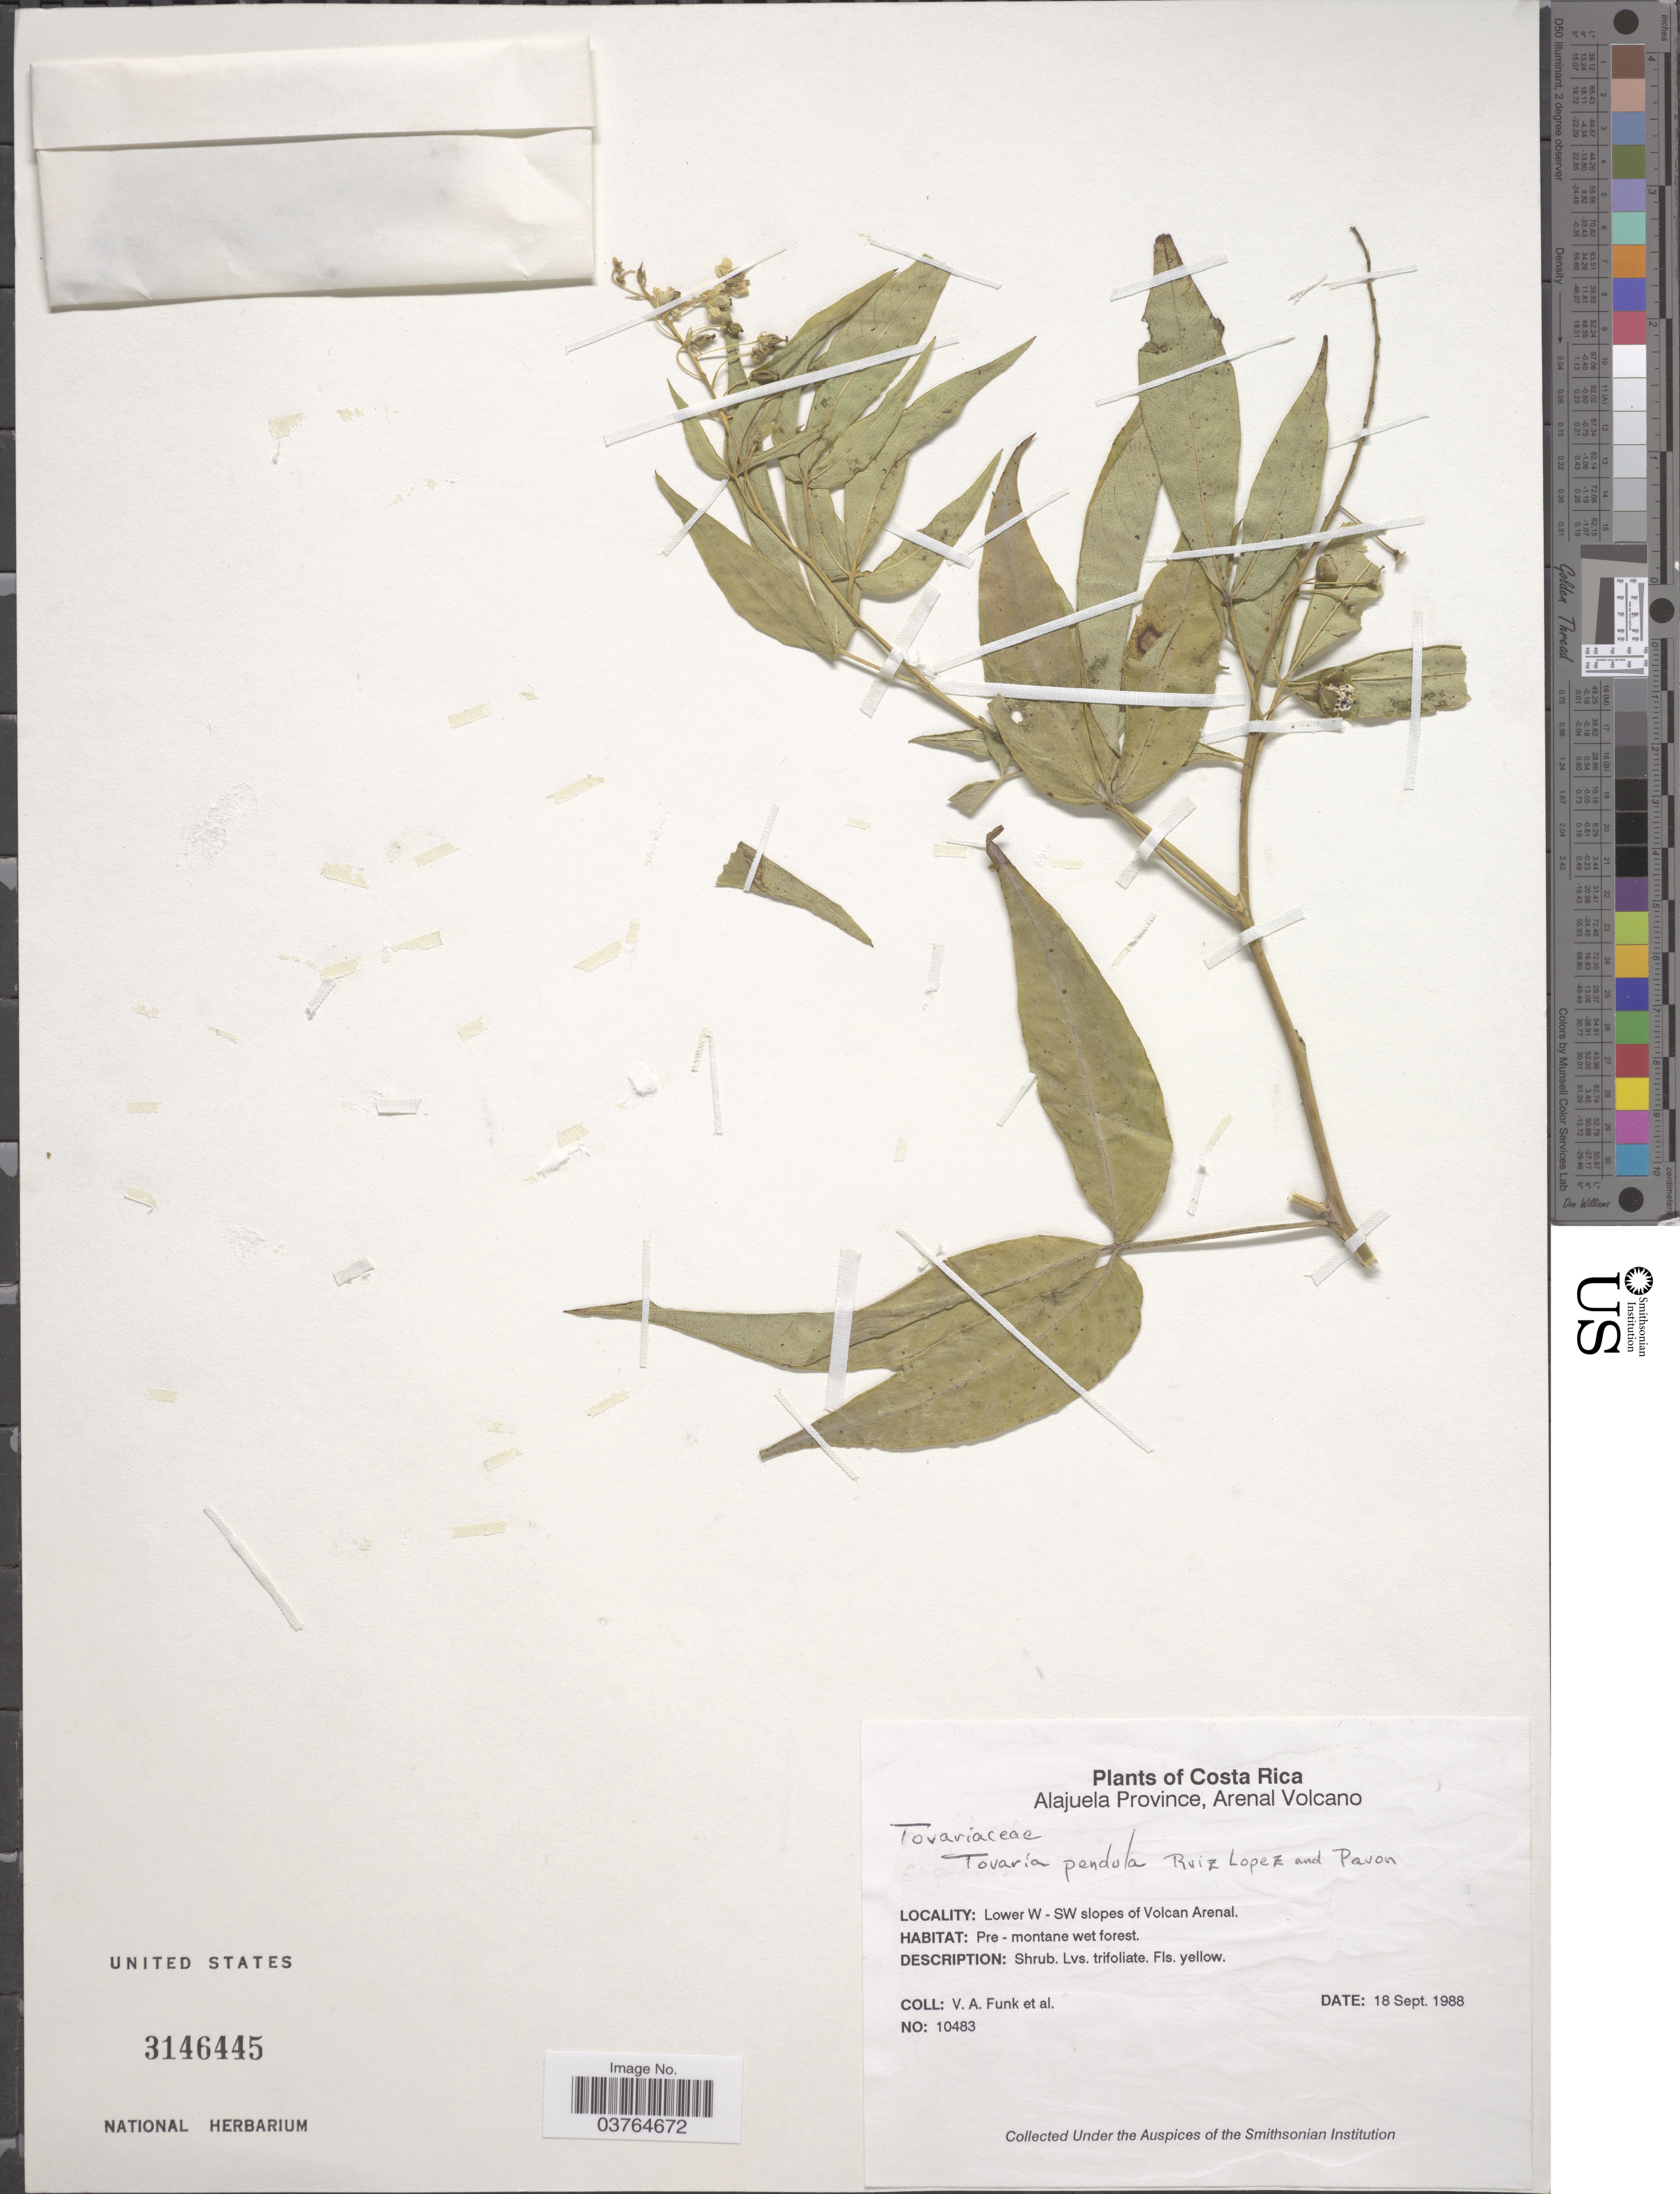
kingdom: Plantae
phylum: Tracheophyta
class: Magnoliopsida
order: Brassicales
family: Tovariaceae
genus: Tovaria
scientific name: Tovaria pendula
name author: Ruiz & Pav.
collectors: V. Funk & et al.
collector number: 10483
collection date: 1988-09-18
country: Costa Rica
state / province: Alajuela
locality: Arenal Volcano. Lower W - SW slopes of Volcan Arenal. Pre-montane wet forest.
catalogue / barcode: US 3146445